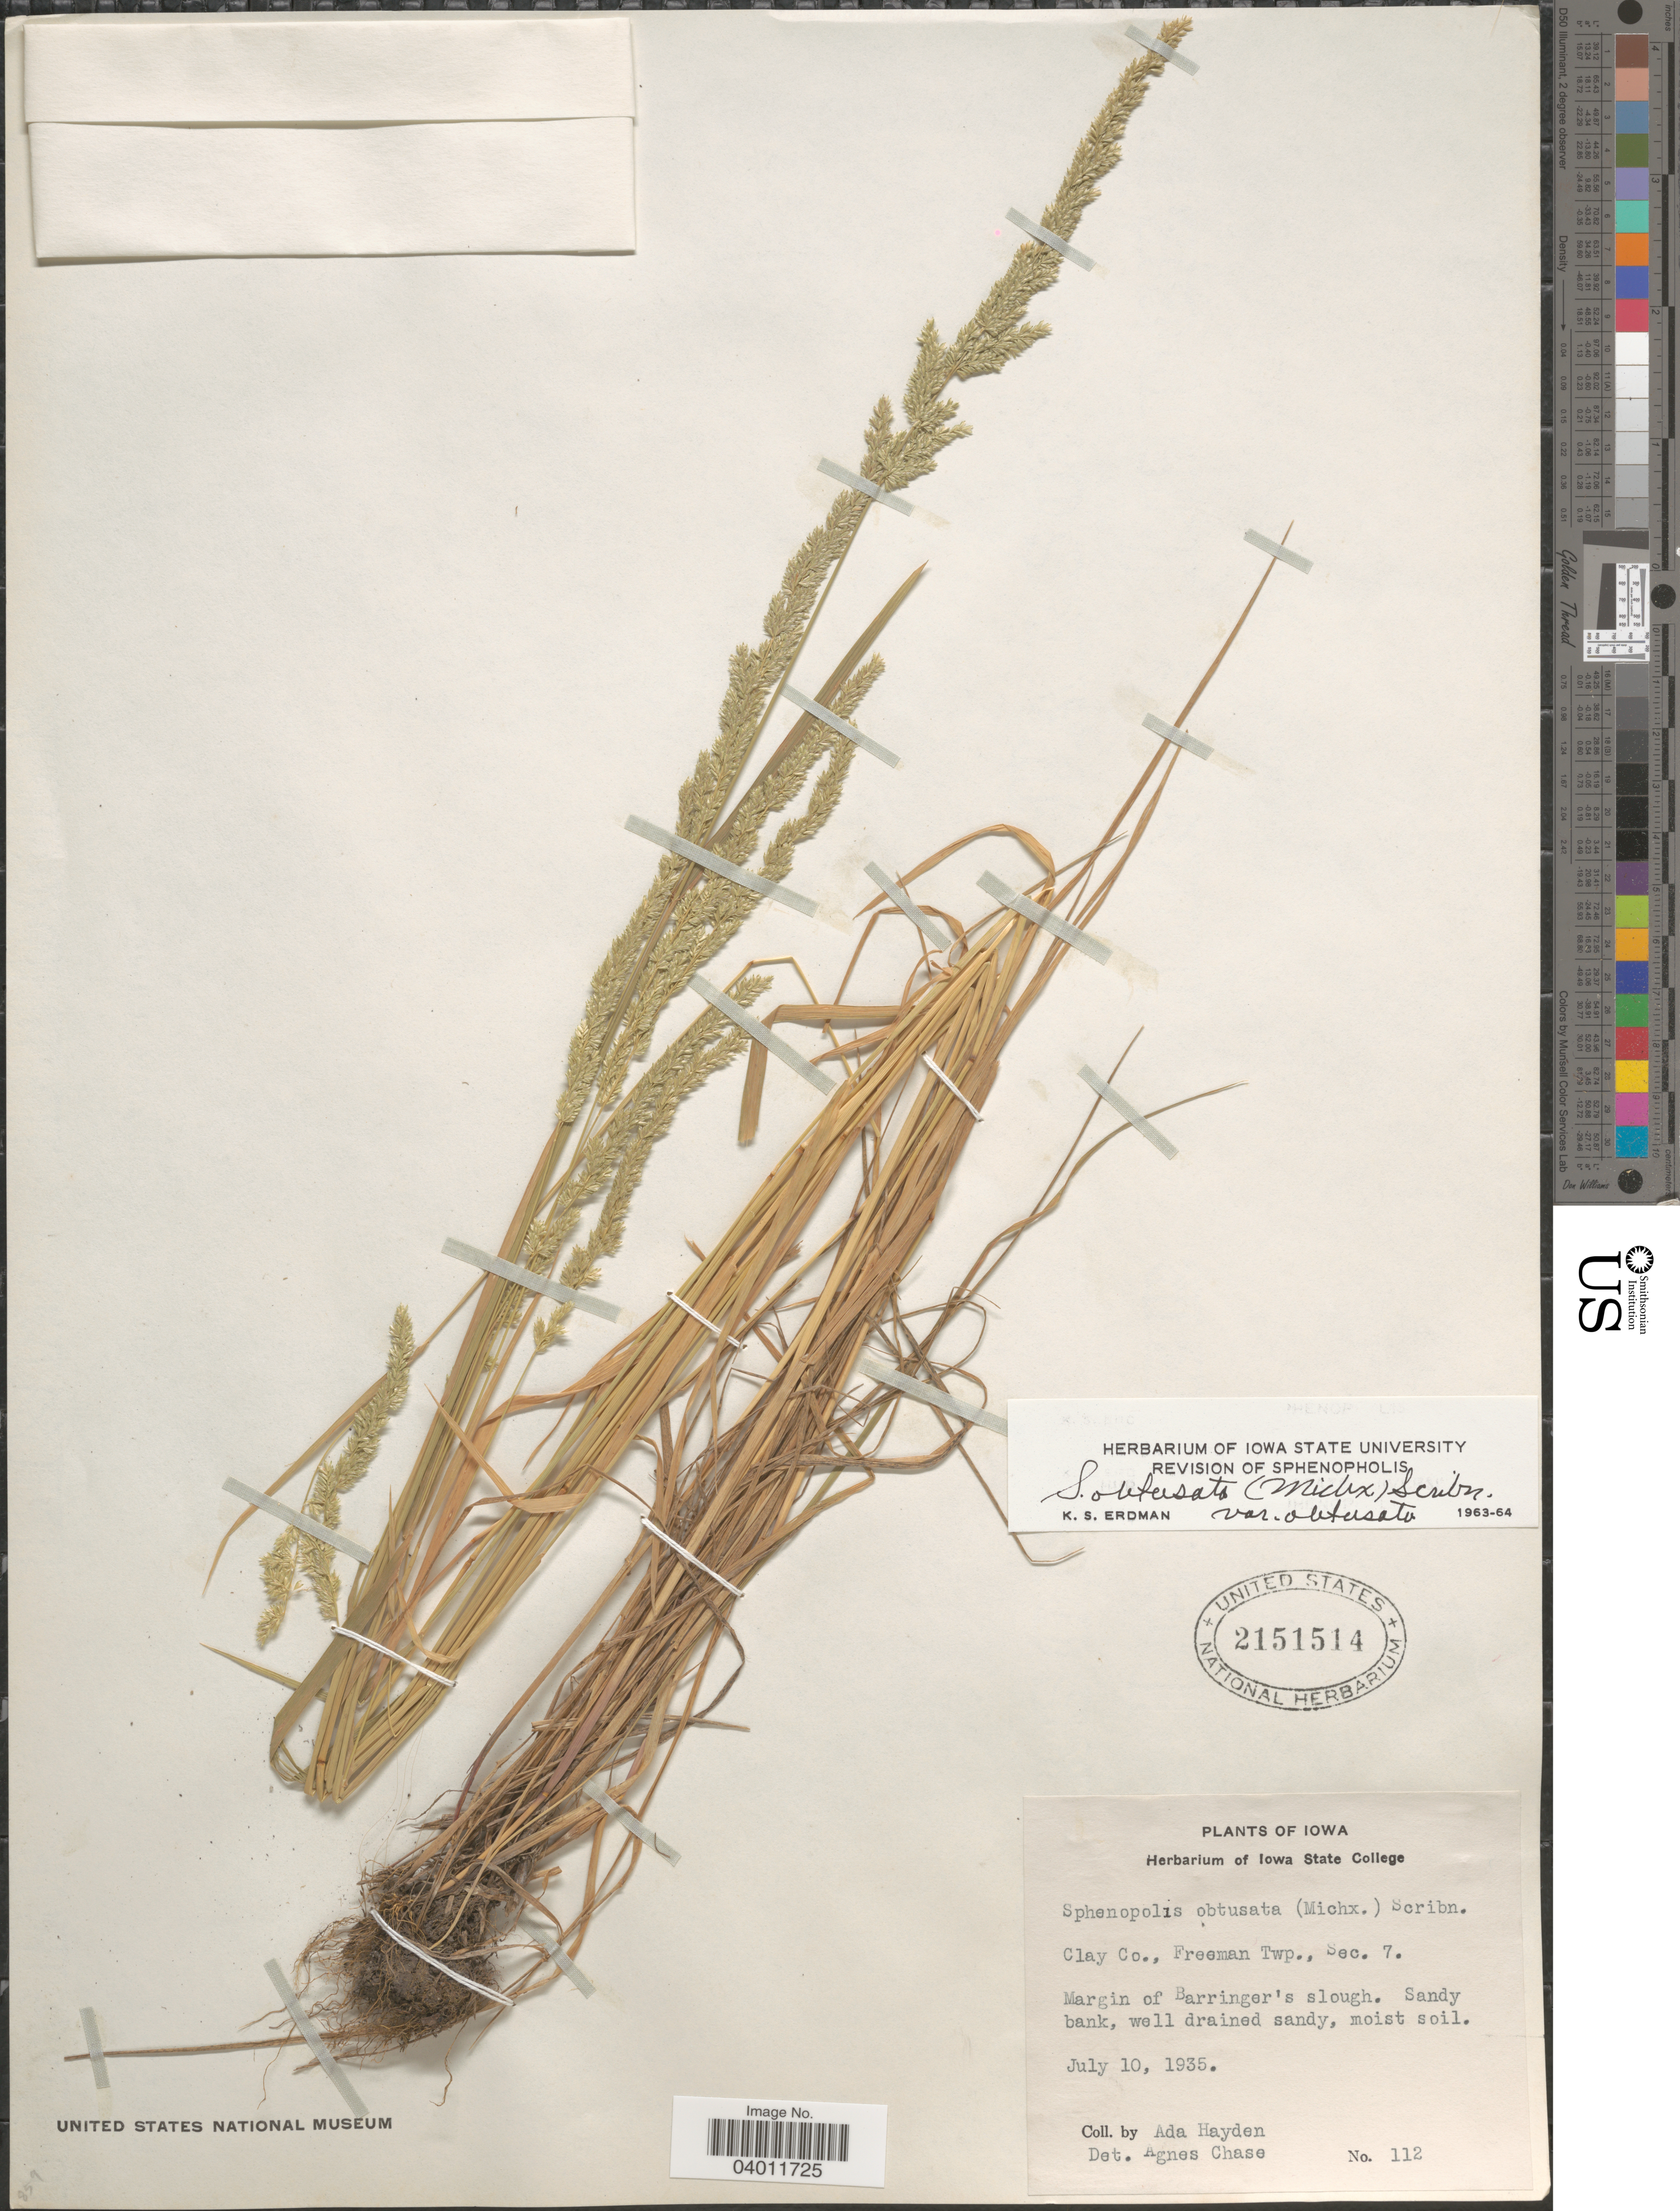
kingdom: Plantae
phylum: Tracheophyta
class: Liliopsida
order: Poales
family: Poaceae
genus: Sphenopholis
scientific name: Sphenopholis obtusata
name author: (Michx.) Scribn.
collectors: Ada Hayden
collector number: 112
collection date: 1935-07-10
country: United States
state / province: Iowa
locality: Clay Co., Freeman Twp., Sec. 7. Margin of Barringer's slough.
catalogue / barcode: US 2151514